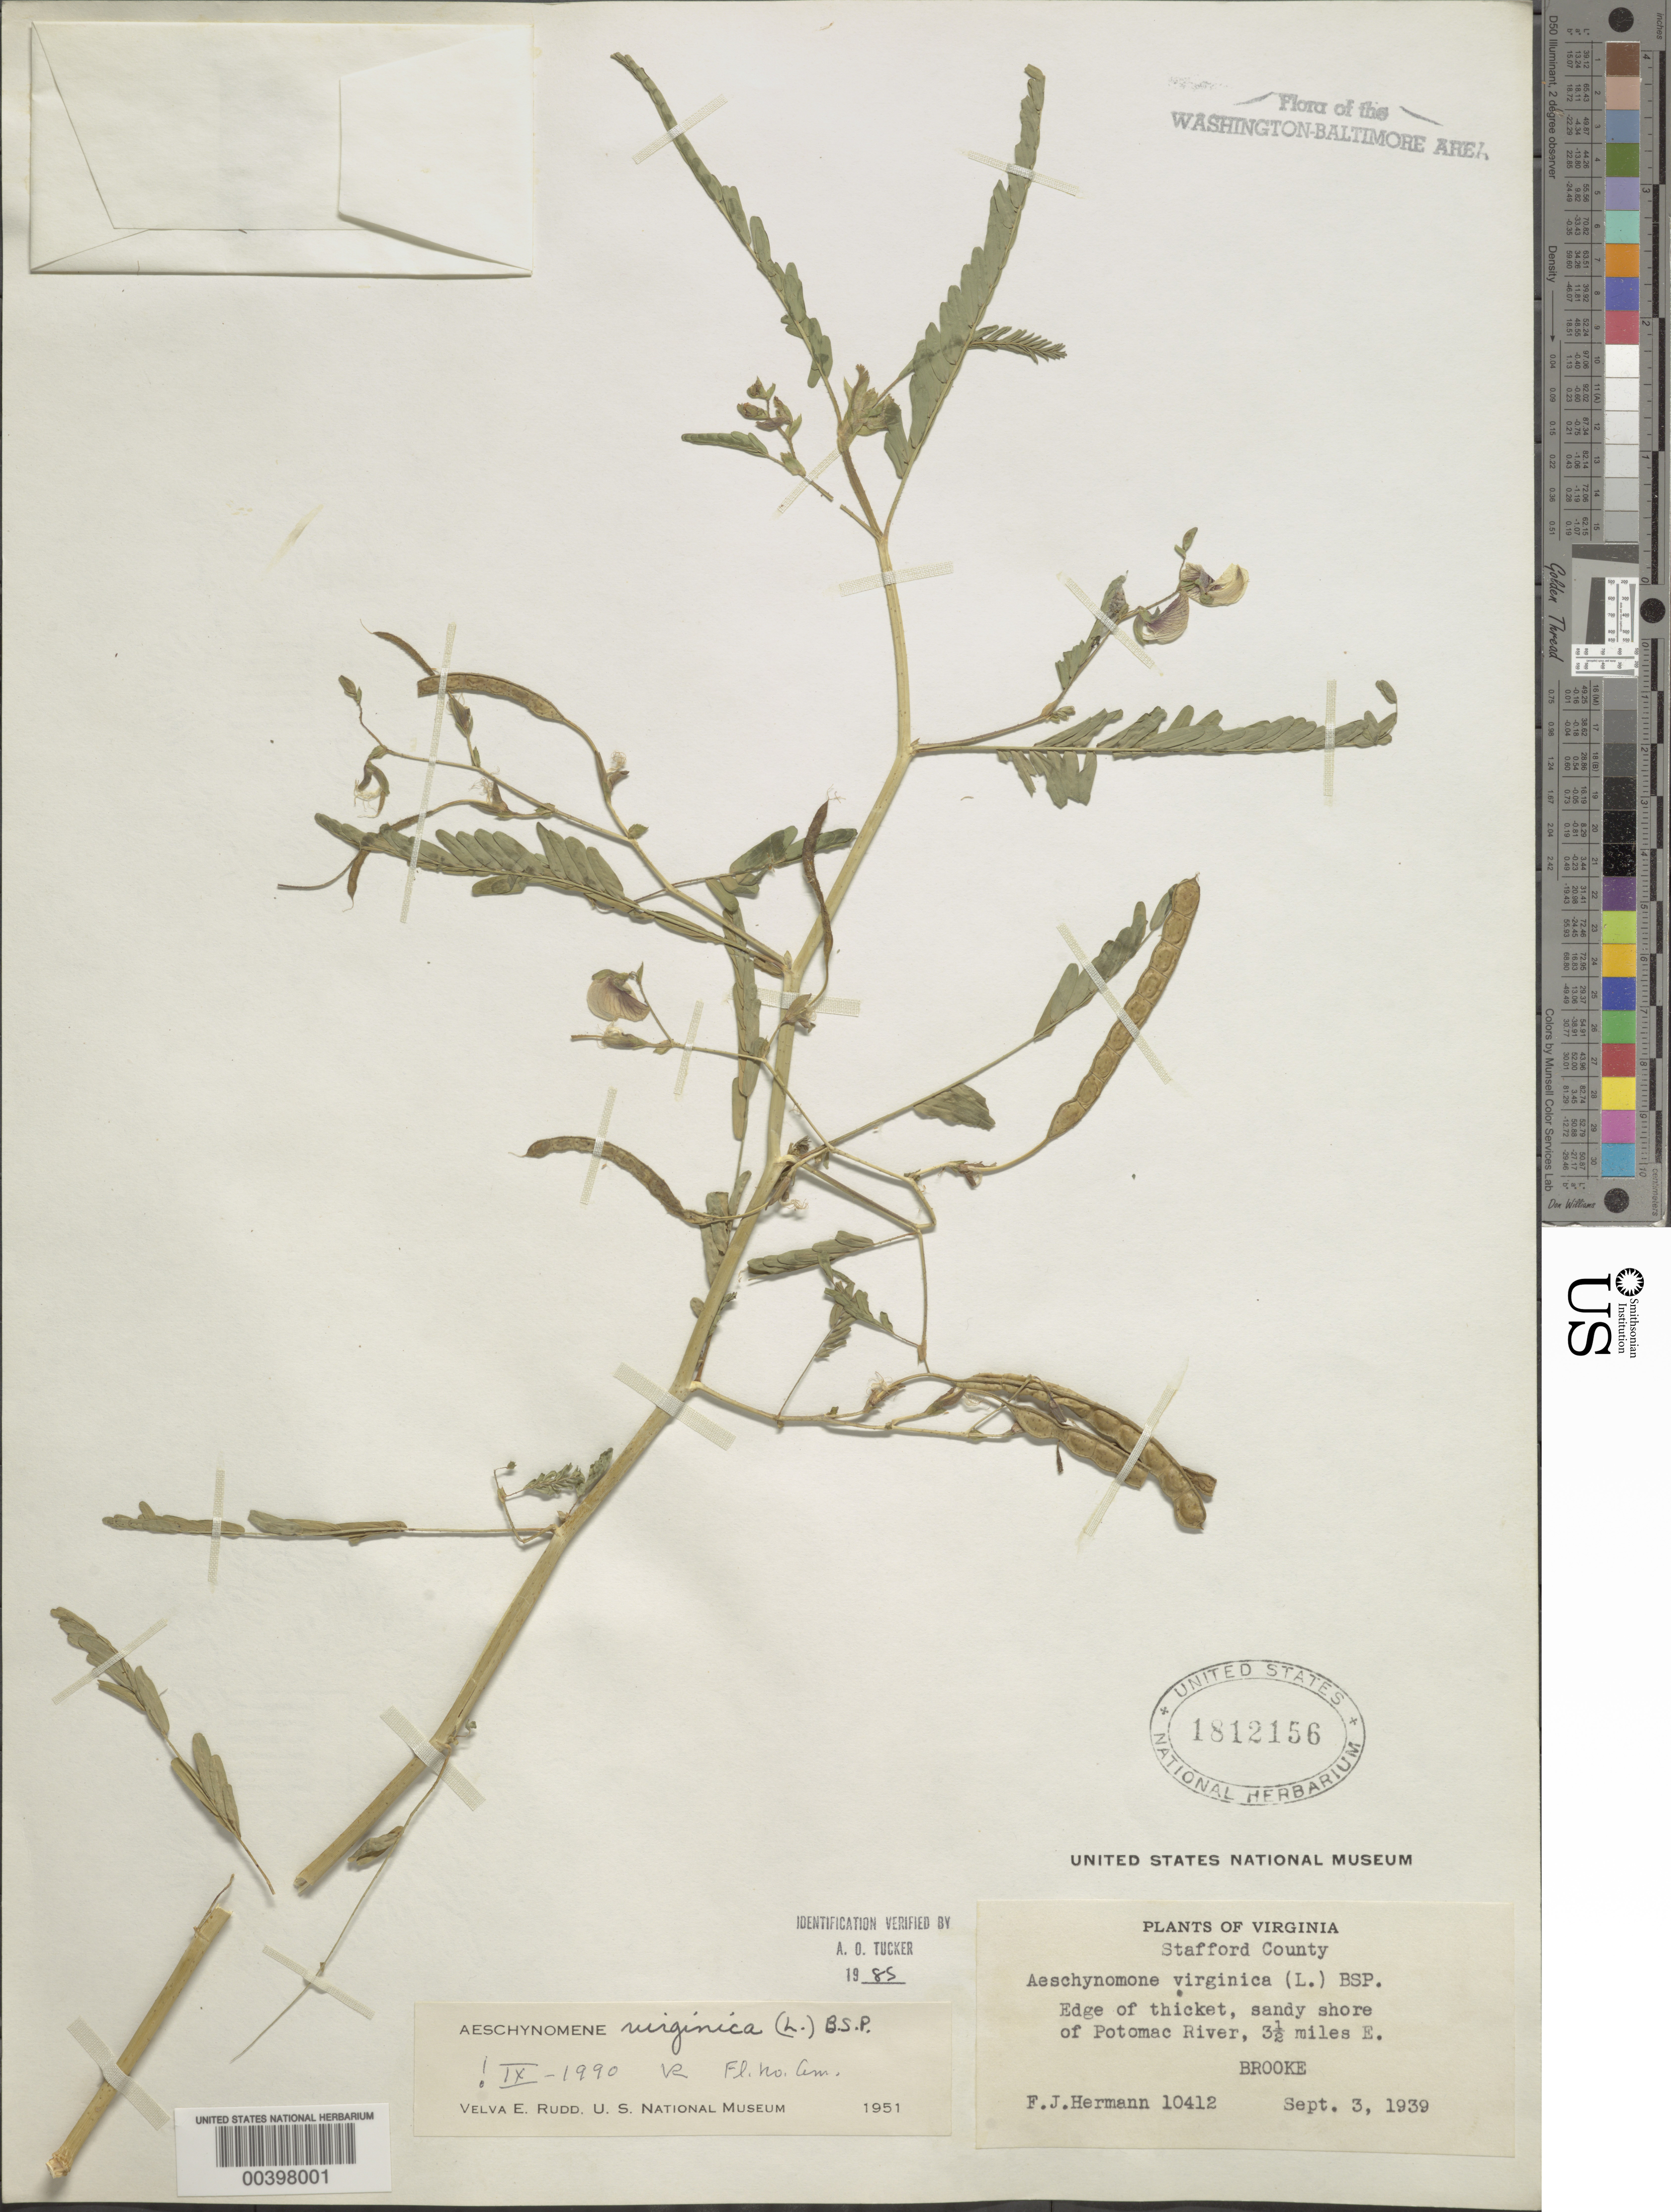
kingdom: Plantae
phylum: Tracheophyta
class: Magnoliopsida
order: Fabales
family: Fabaceae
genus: Aeschynomene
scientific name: Aeschynomene virginica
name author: (L.) Britton, Stearns & Poggenb.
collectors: F. J. Hermann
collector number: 10412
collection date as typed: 03 Sep 1939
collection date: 1939-09-03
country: United States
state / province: Virginia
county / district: Stafford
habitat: Edge of thicket, sandy shore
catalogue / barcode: US 1812156